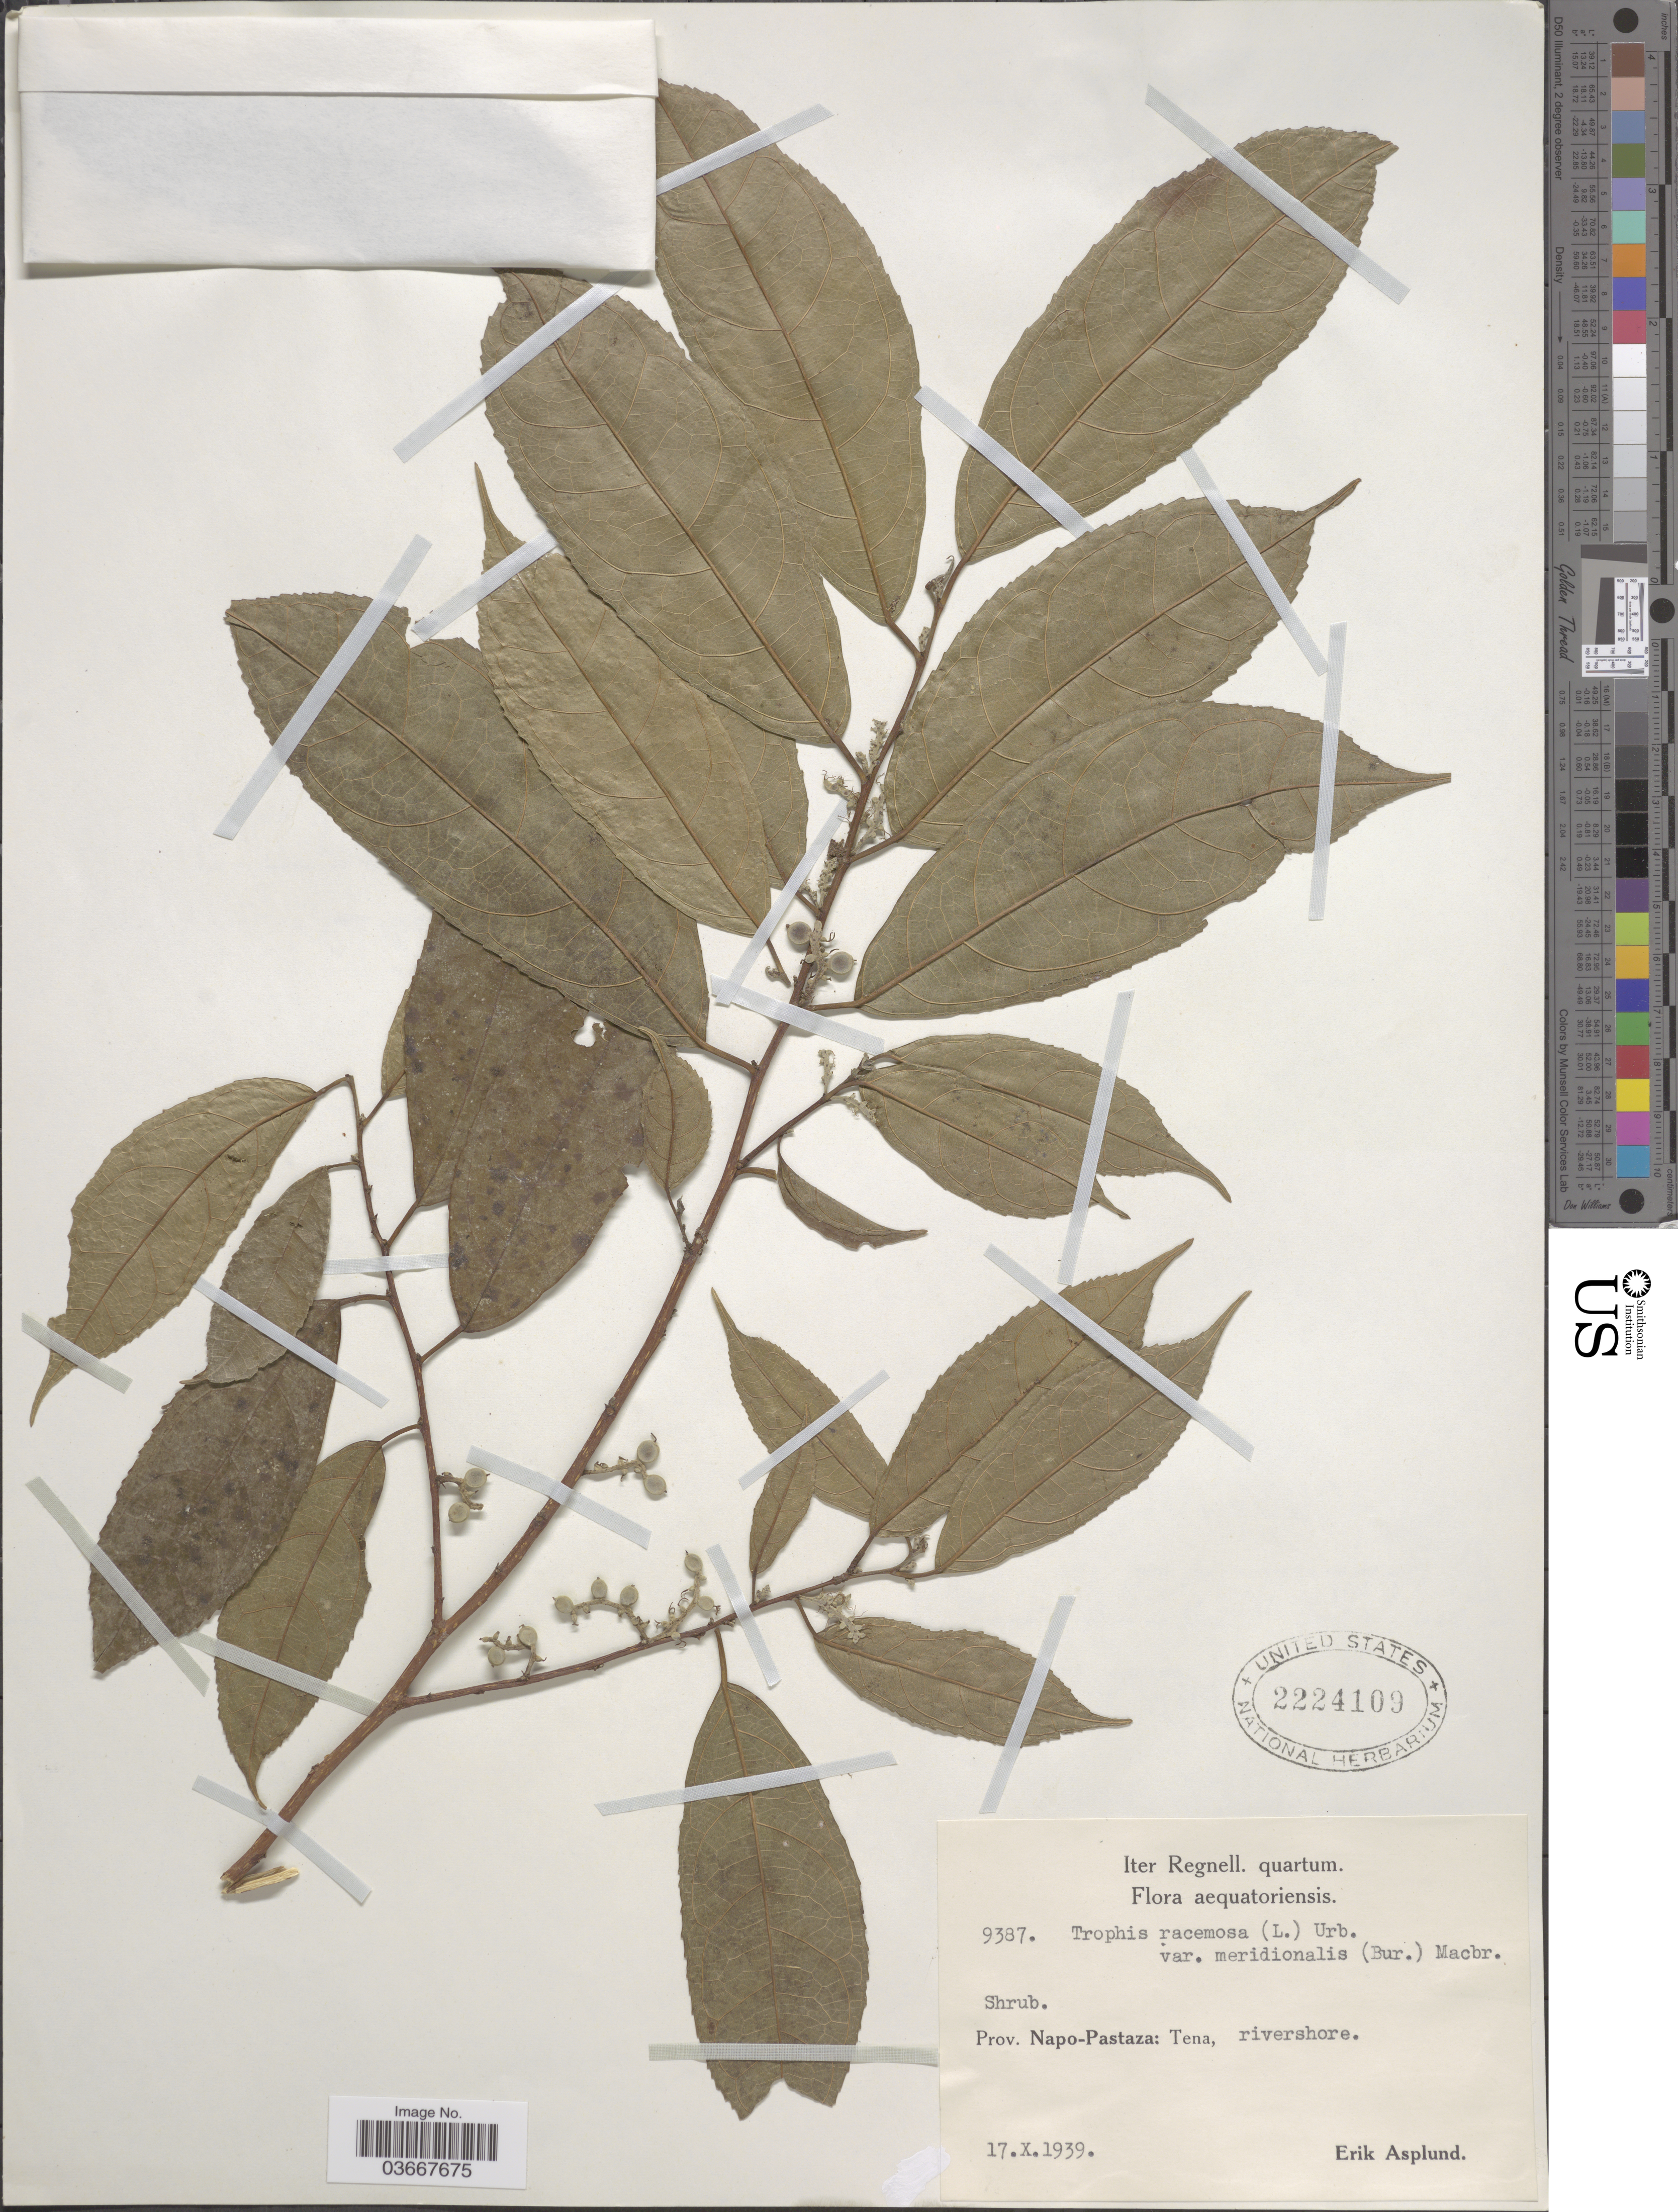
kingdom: Plantae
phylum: Tracheophyta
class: Magnoliopsida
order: Rosales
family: Moraceae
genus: Trophis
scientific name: Trophis racemosa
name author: (L.) Urb.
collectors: E. Asplund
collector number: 9387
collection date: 1939-10-17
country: Ecuador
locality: Prov. Napo-Pastaza: Tena, rivershore.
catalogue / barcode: US 2224109